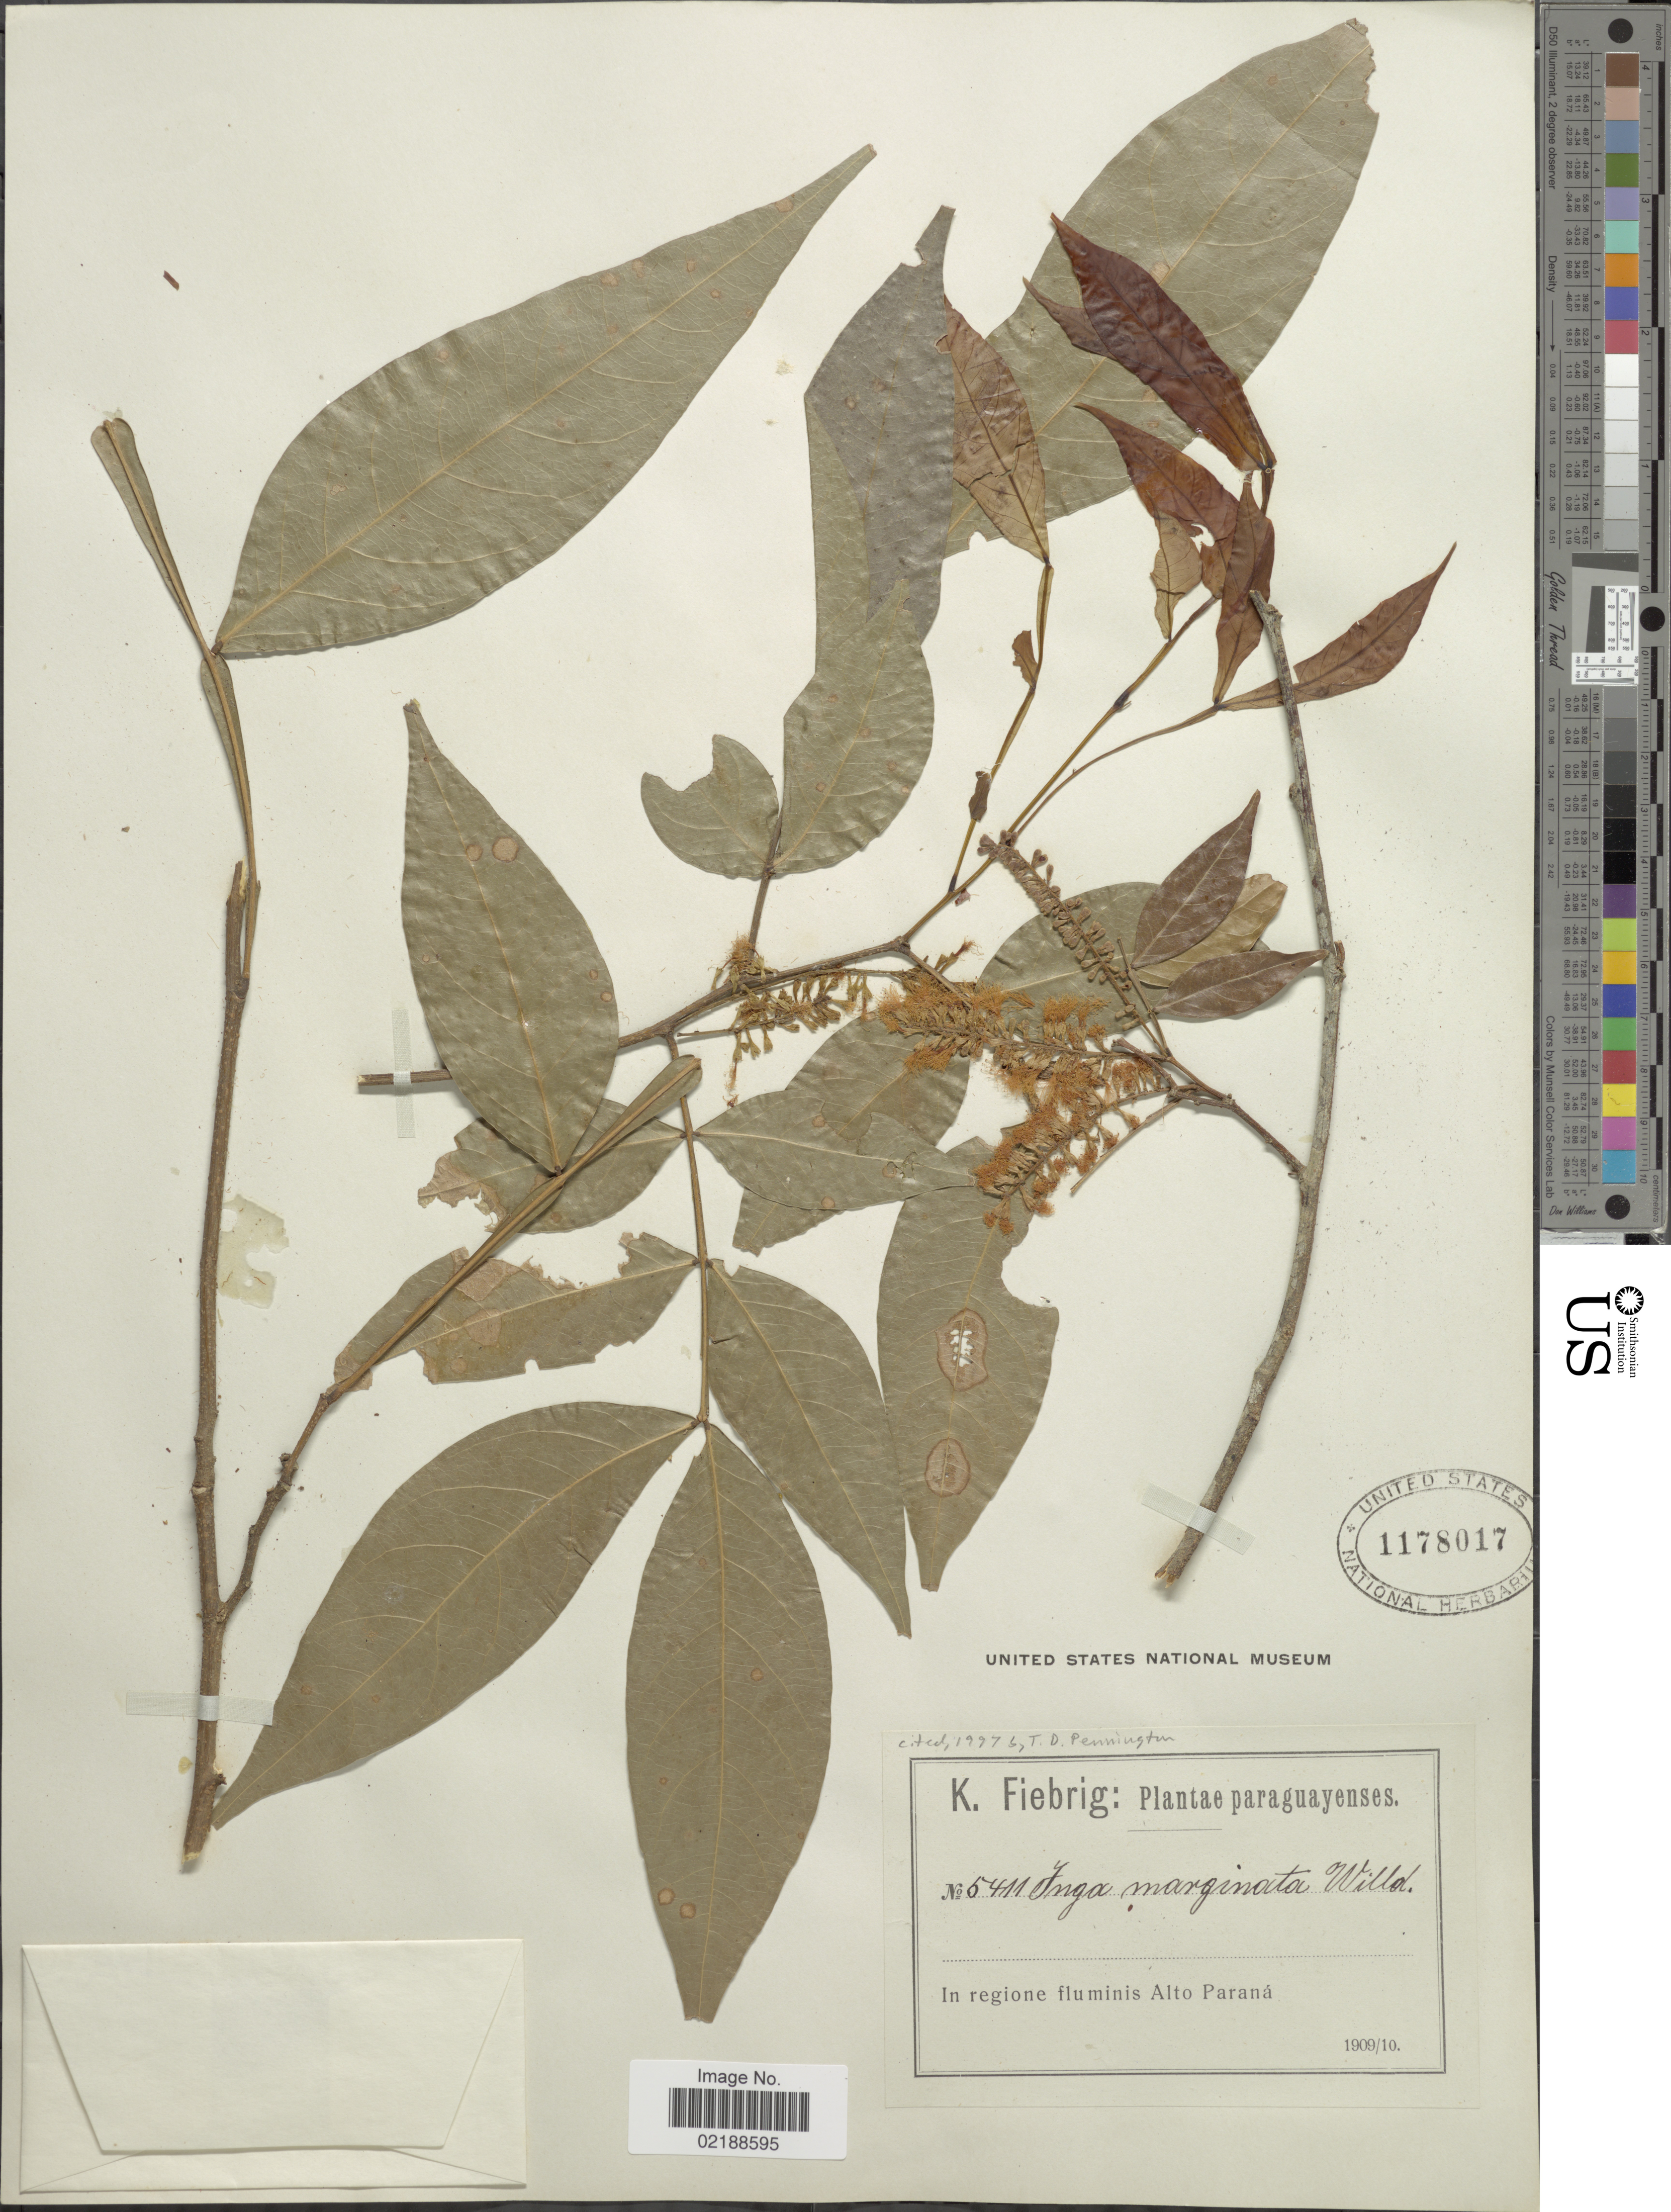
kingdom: Plantae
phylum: Tracheophyta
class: Magnoliopsida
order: Fabales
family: Fabaceae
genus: Inga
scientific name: Inga marginata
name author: Willd.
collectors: K. Fiebrig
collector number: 5411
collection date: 1909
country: Paraguay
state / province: Alto Parana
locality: In regione fluminis Alto Paraná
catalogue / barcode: US 1178017